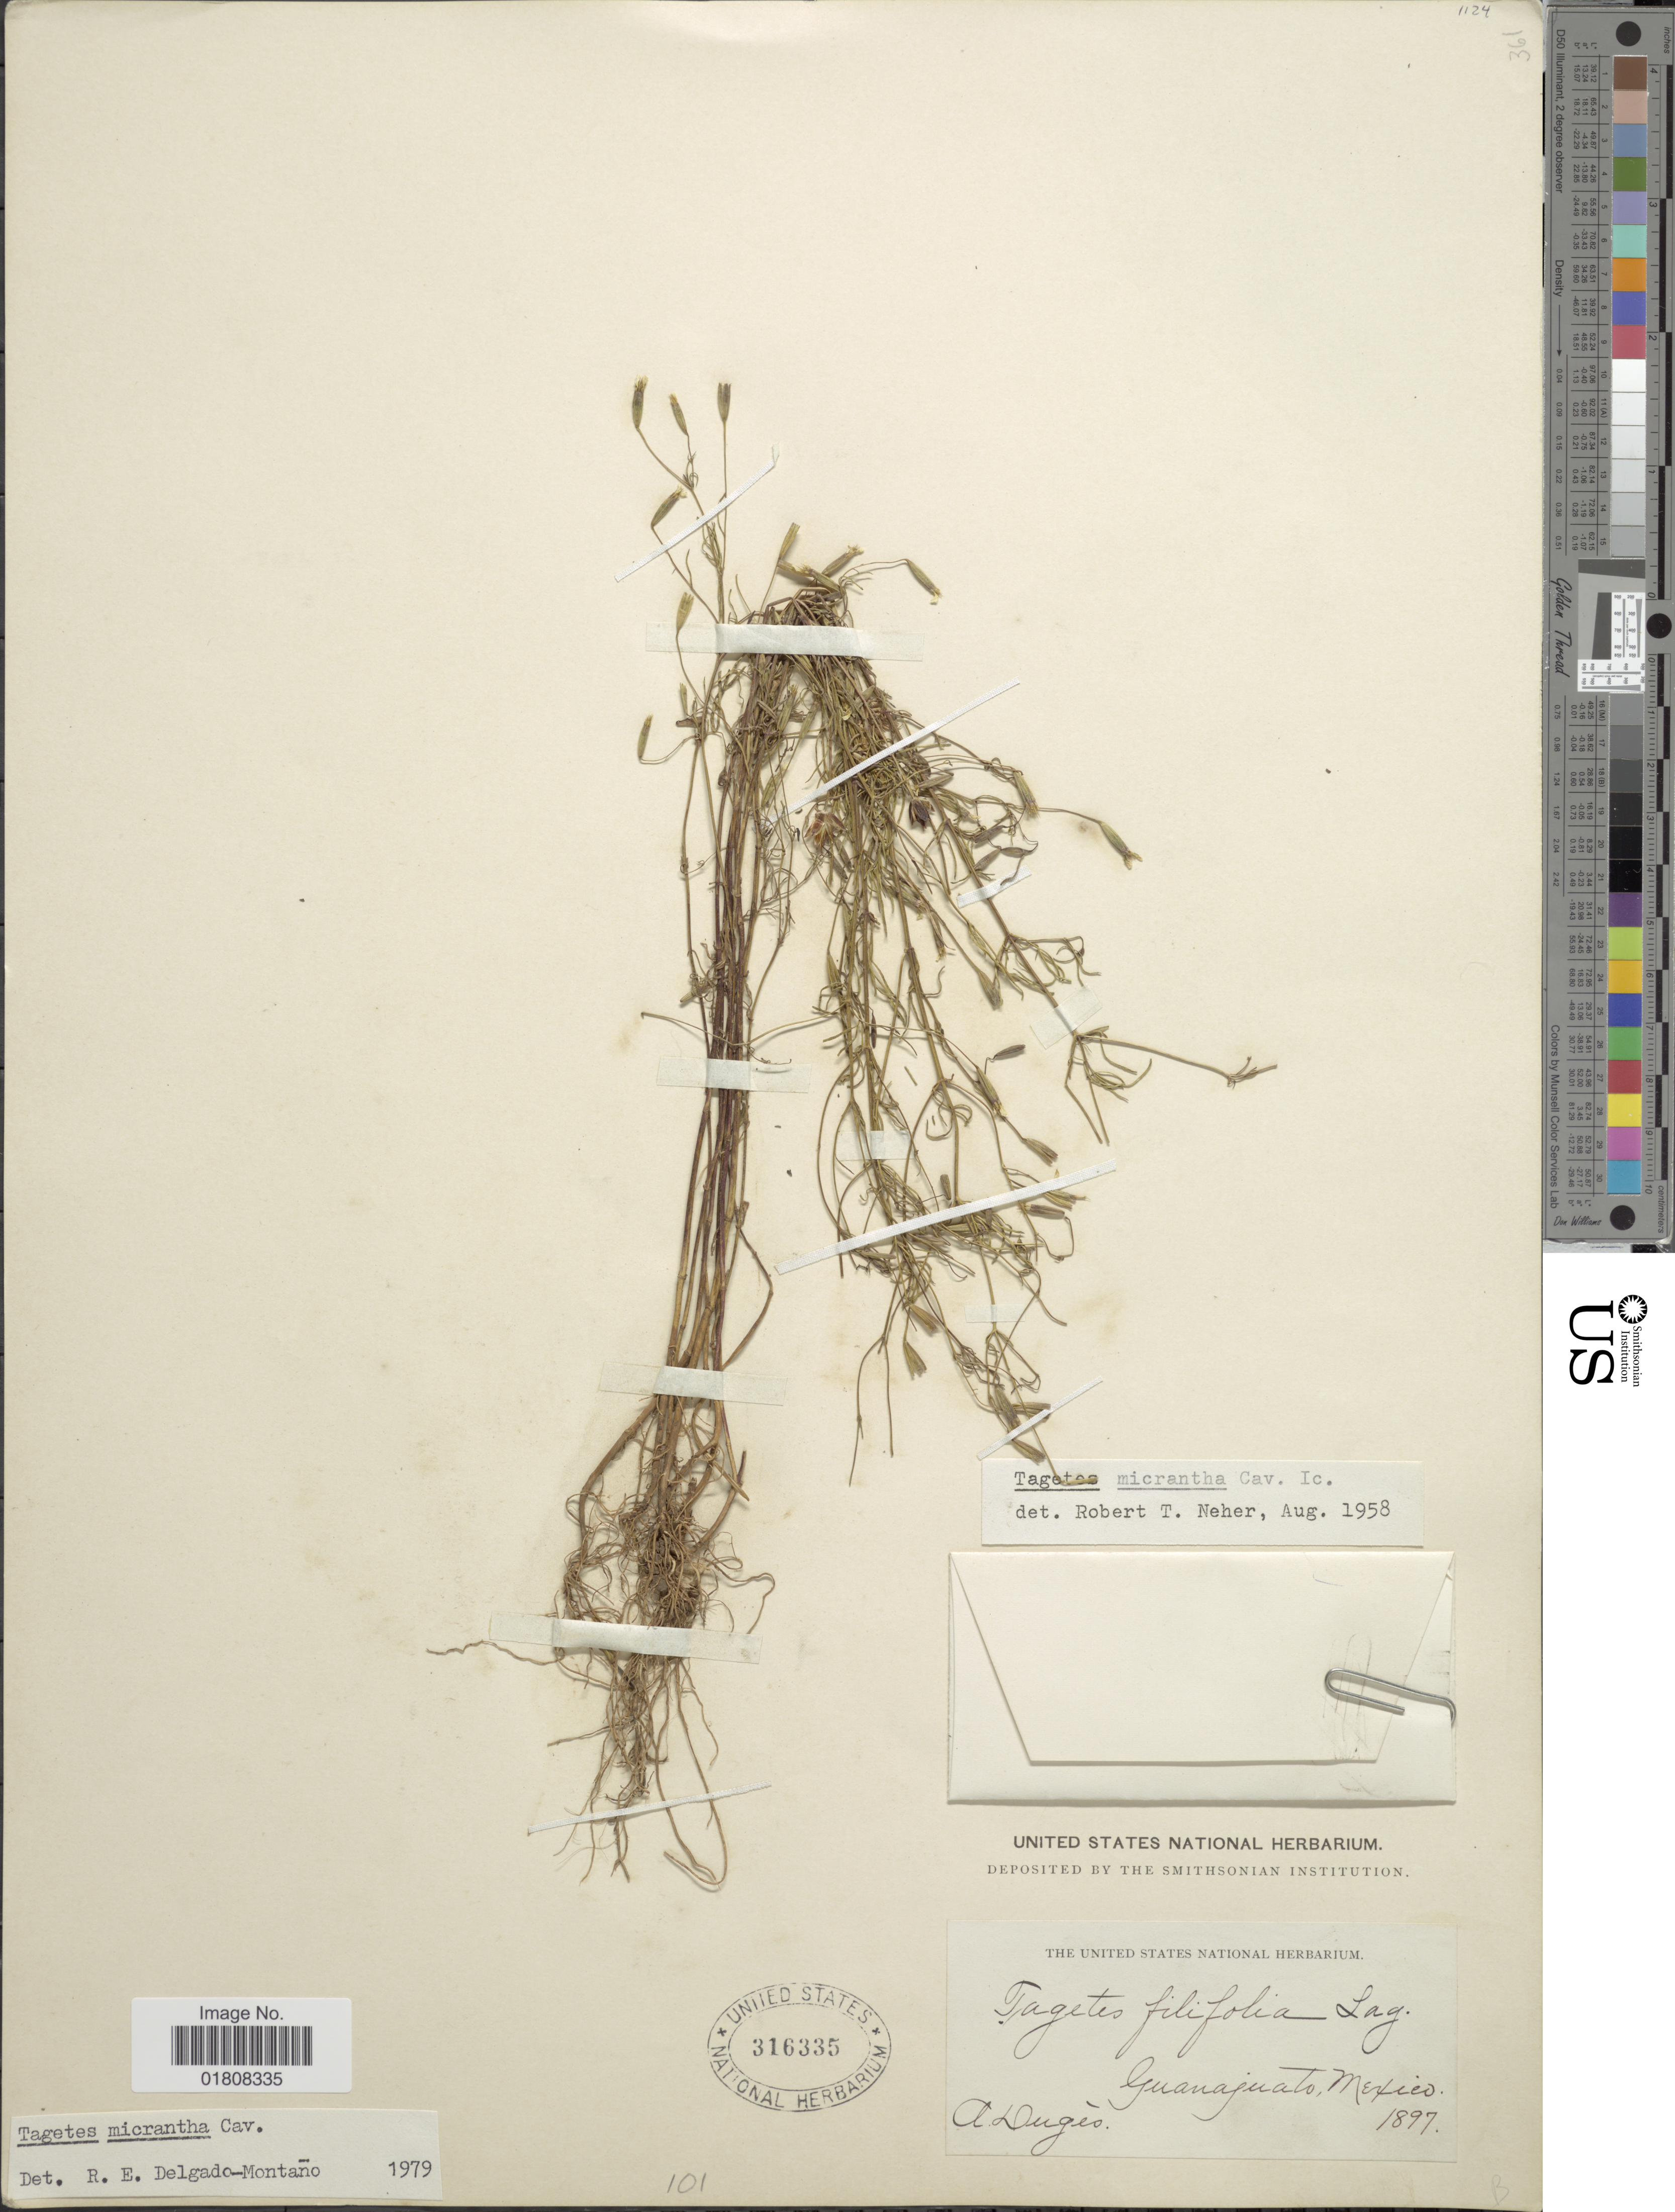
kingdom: Plantae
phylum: Tracheophyta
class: Magnoliopsida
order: Asterales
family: Asteraceae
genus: Tagetes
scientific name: Tagetes micrantha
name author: Cav.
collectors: A. Dugès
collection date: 1897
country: Mexico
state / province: Guanajuato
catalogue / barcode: US 316335